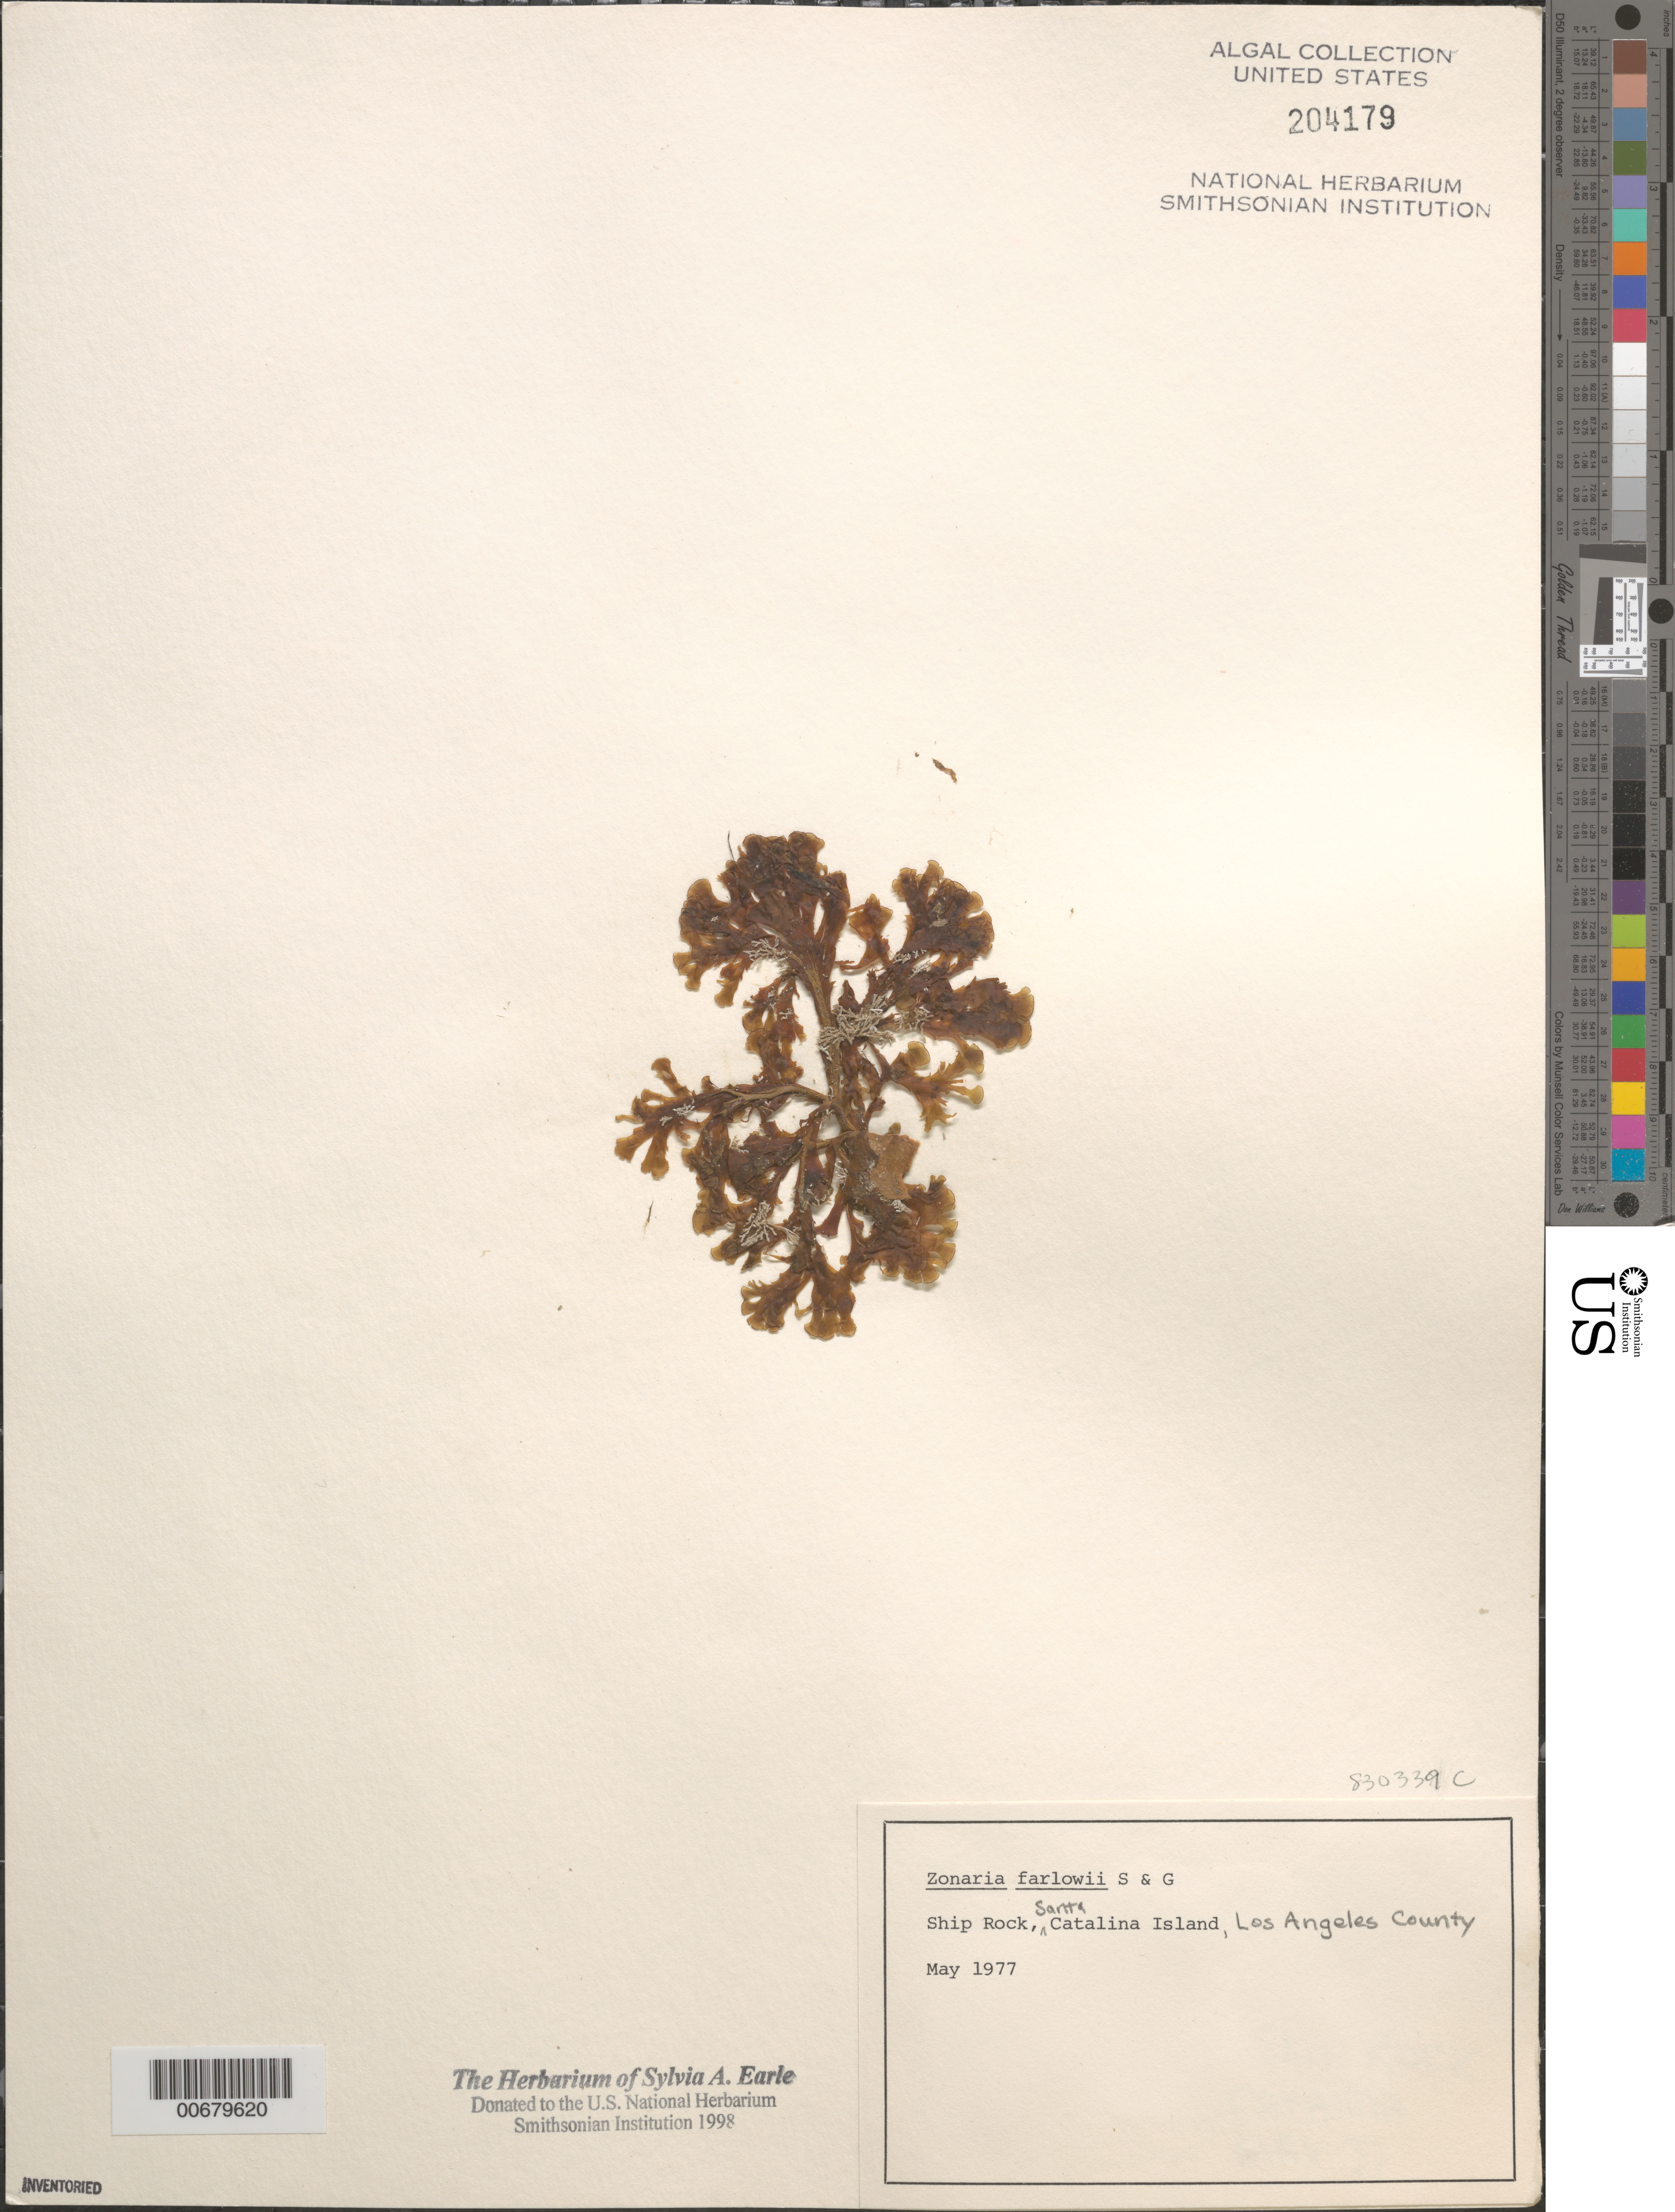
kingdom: Chromista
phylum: Ochrophyta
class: Phaeophyceae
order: Dictyotales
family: Dictyotaceae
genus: Zonaria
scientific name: Zonaria farlowii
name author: Setch. & N.L. Gardner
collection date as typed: May 1977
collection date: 1977-05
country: United States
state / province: California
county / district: Los Angeles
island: Santa Catalina Island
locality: Ship Rock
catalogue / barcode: US 204179